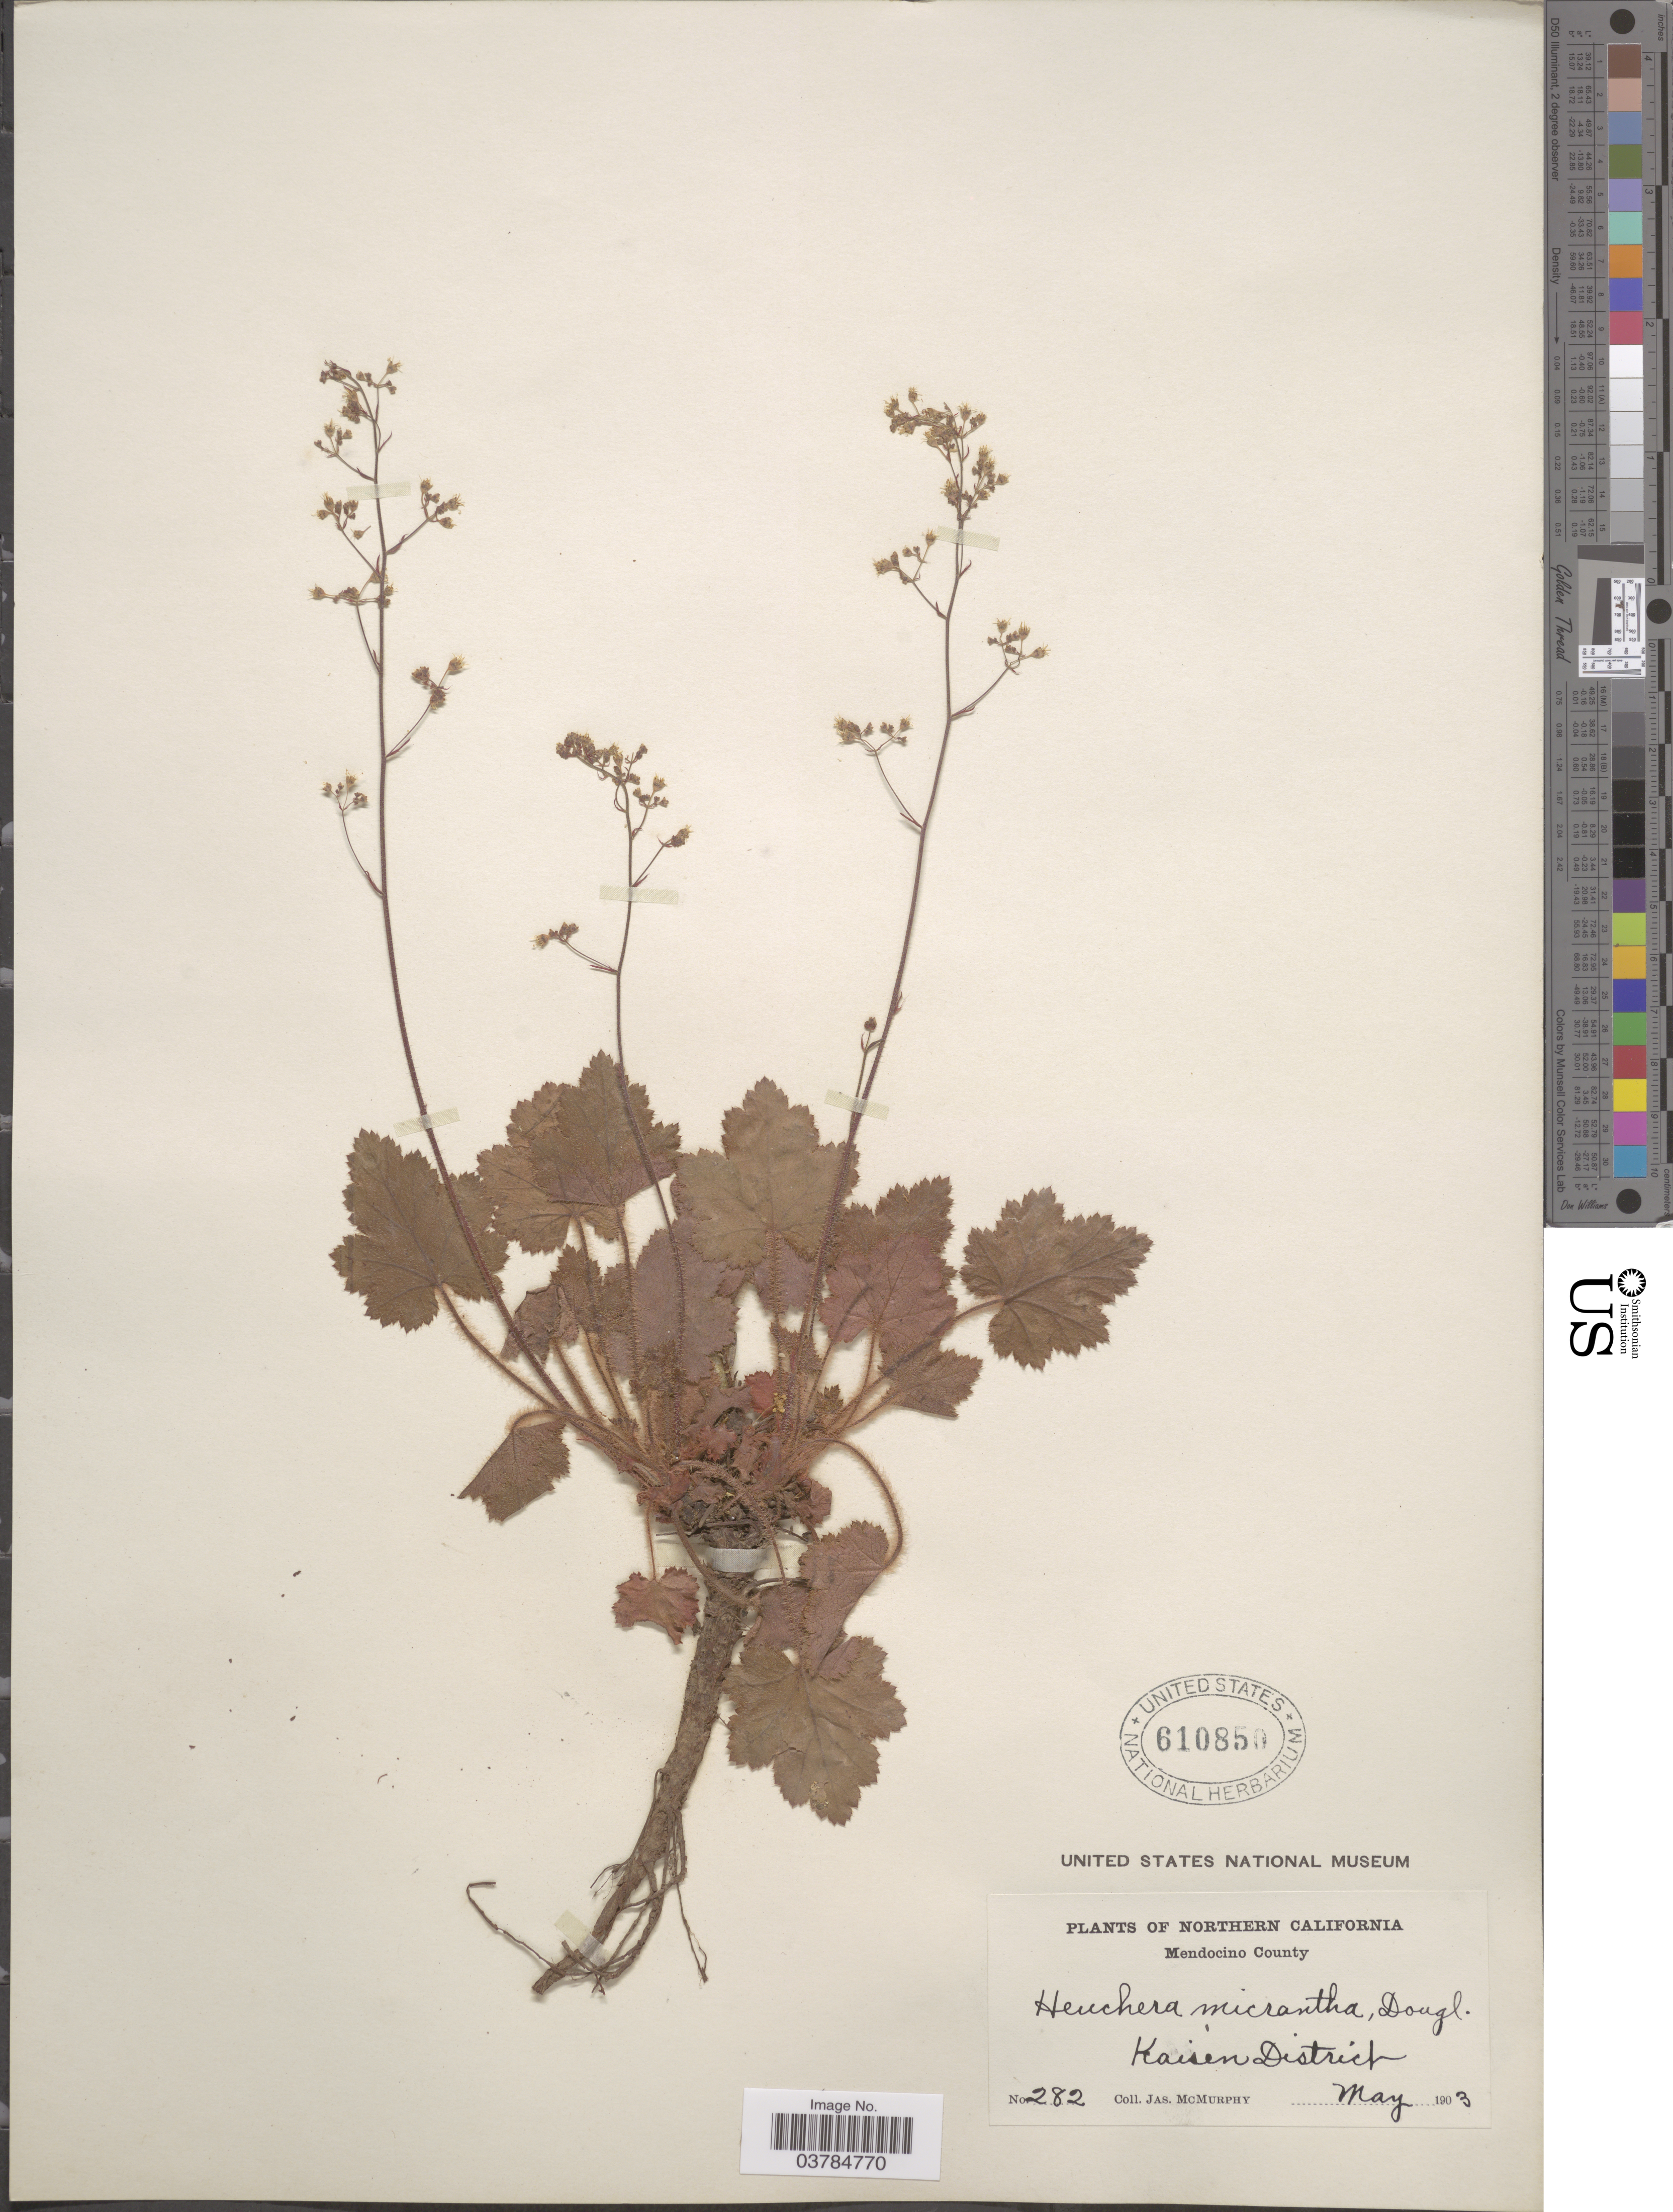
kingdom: Plantae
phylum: Tracheophyta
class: Magnoliopsida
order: Saxifragales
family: Saxifragaceae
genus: Heuchera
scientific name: Heuchera micrantha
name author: Douglas ex Lindl.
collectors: J. McMurphy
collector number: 282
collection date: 1903-05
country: United States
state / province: California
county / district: Mendocino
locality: Northern California. Mendocino County. Kaisien District.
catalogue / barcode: US 610850